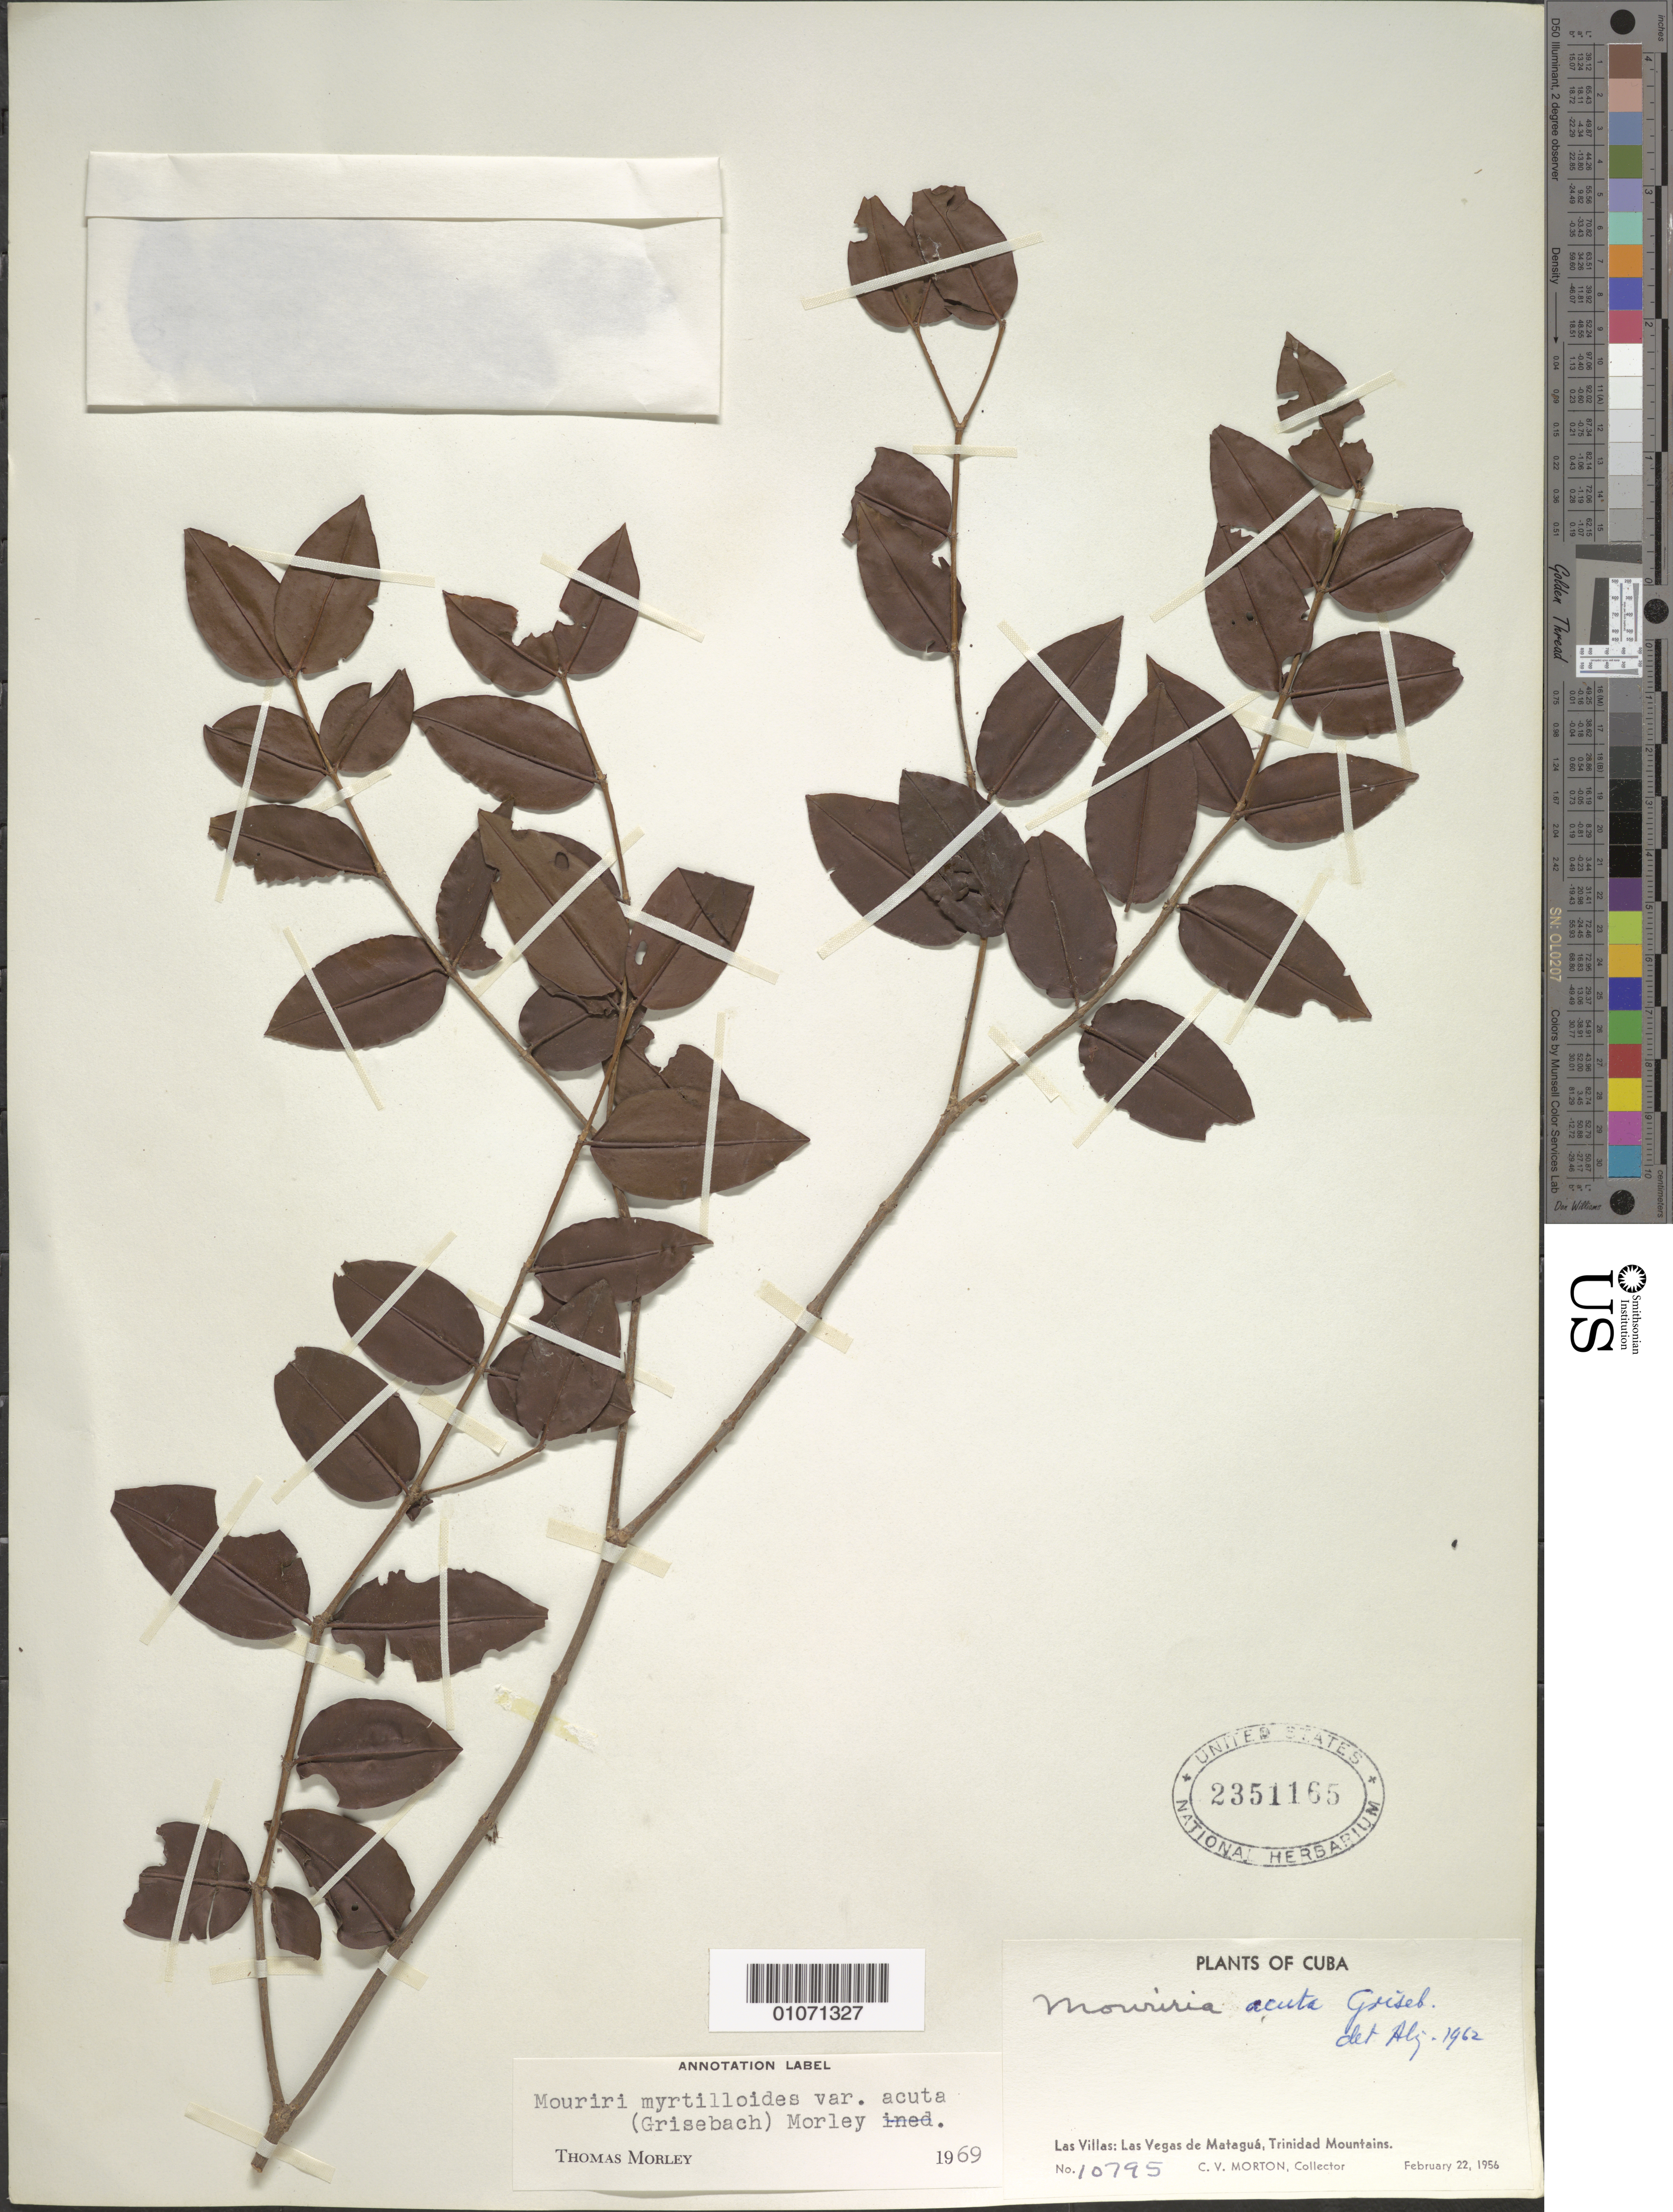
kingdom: Plantae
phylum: Tracheophyta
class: Magnoliopsida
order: Myrtales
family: Melastomataceae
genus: Mouriri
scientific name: Mouriri myrtilloides subsp. acuta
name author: (Griseb.) Morley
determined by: Morley, T.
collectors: C. V. Morton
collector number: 10795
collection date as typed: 22 Feb 1956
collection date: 1956-02-22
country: Cuba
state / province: Las Villas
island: Cuba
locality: Las Vegas de Mataguá, Trinidad Mountains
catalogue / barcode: US 2351165